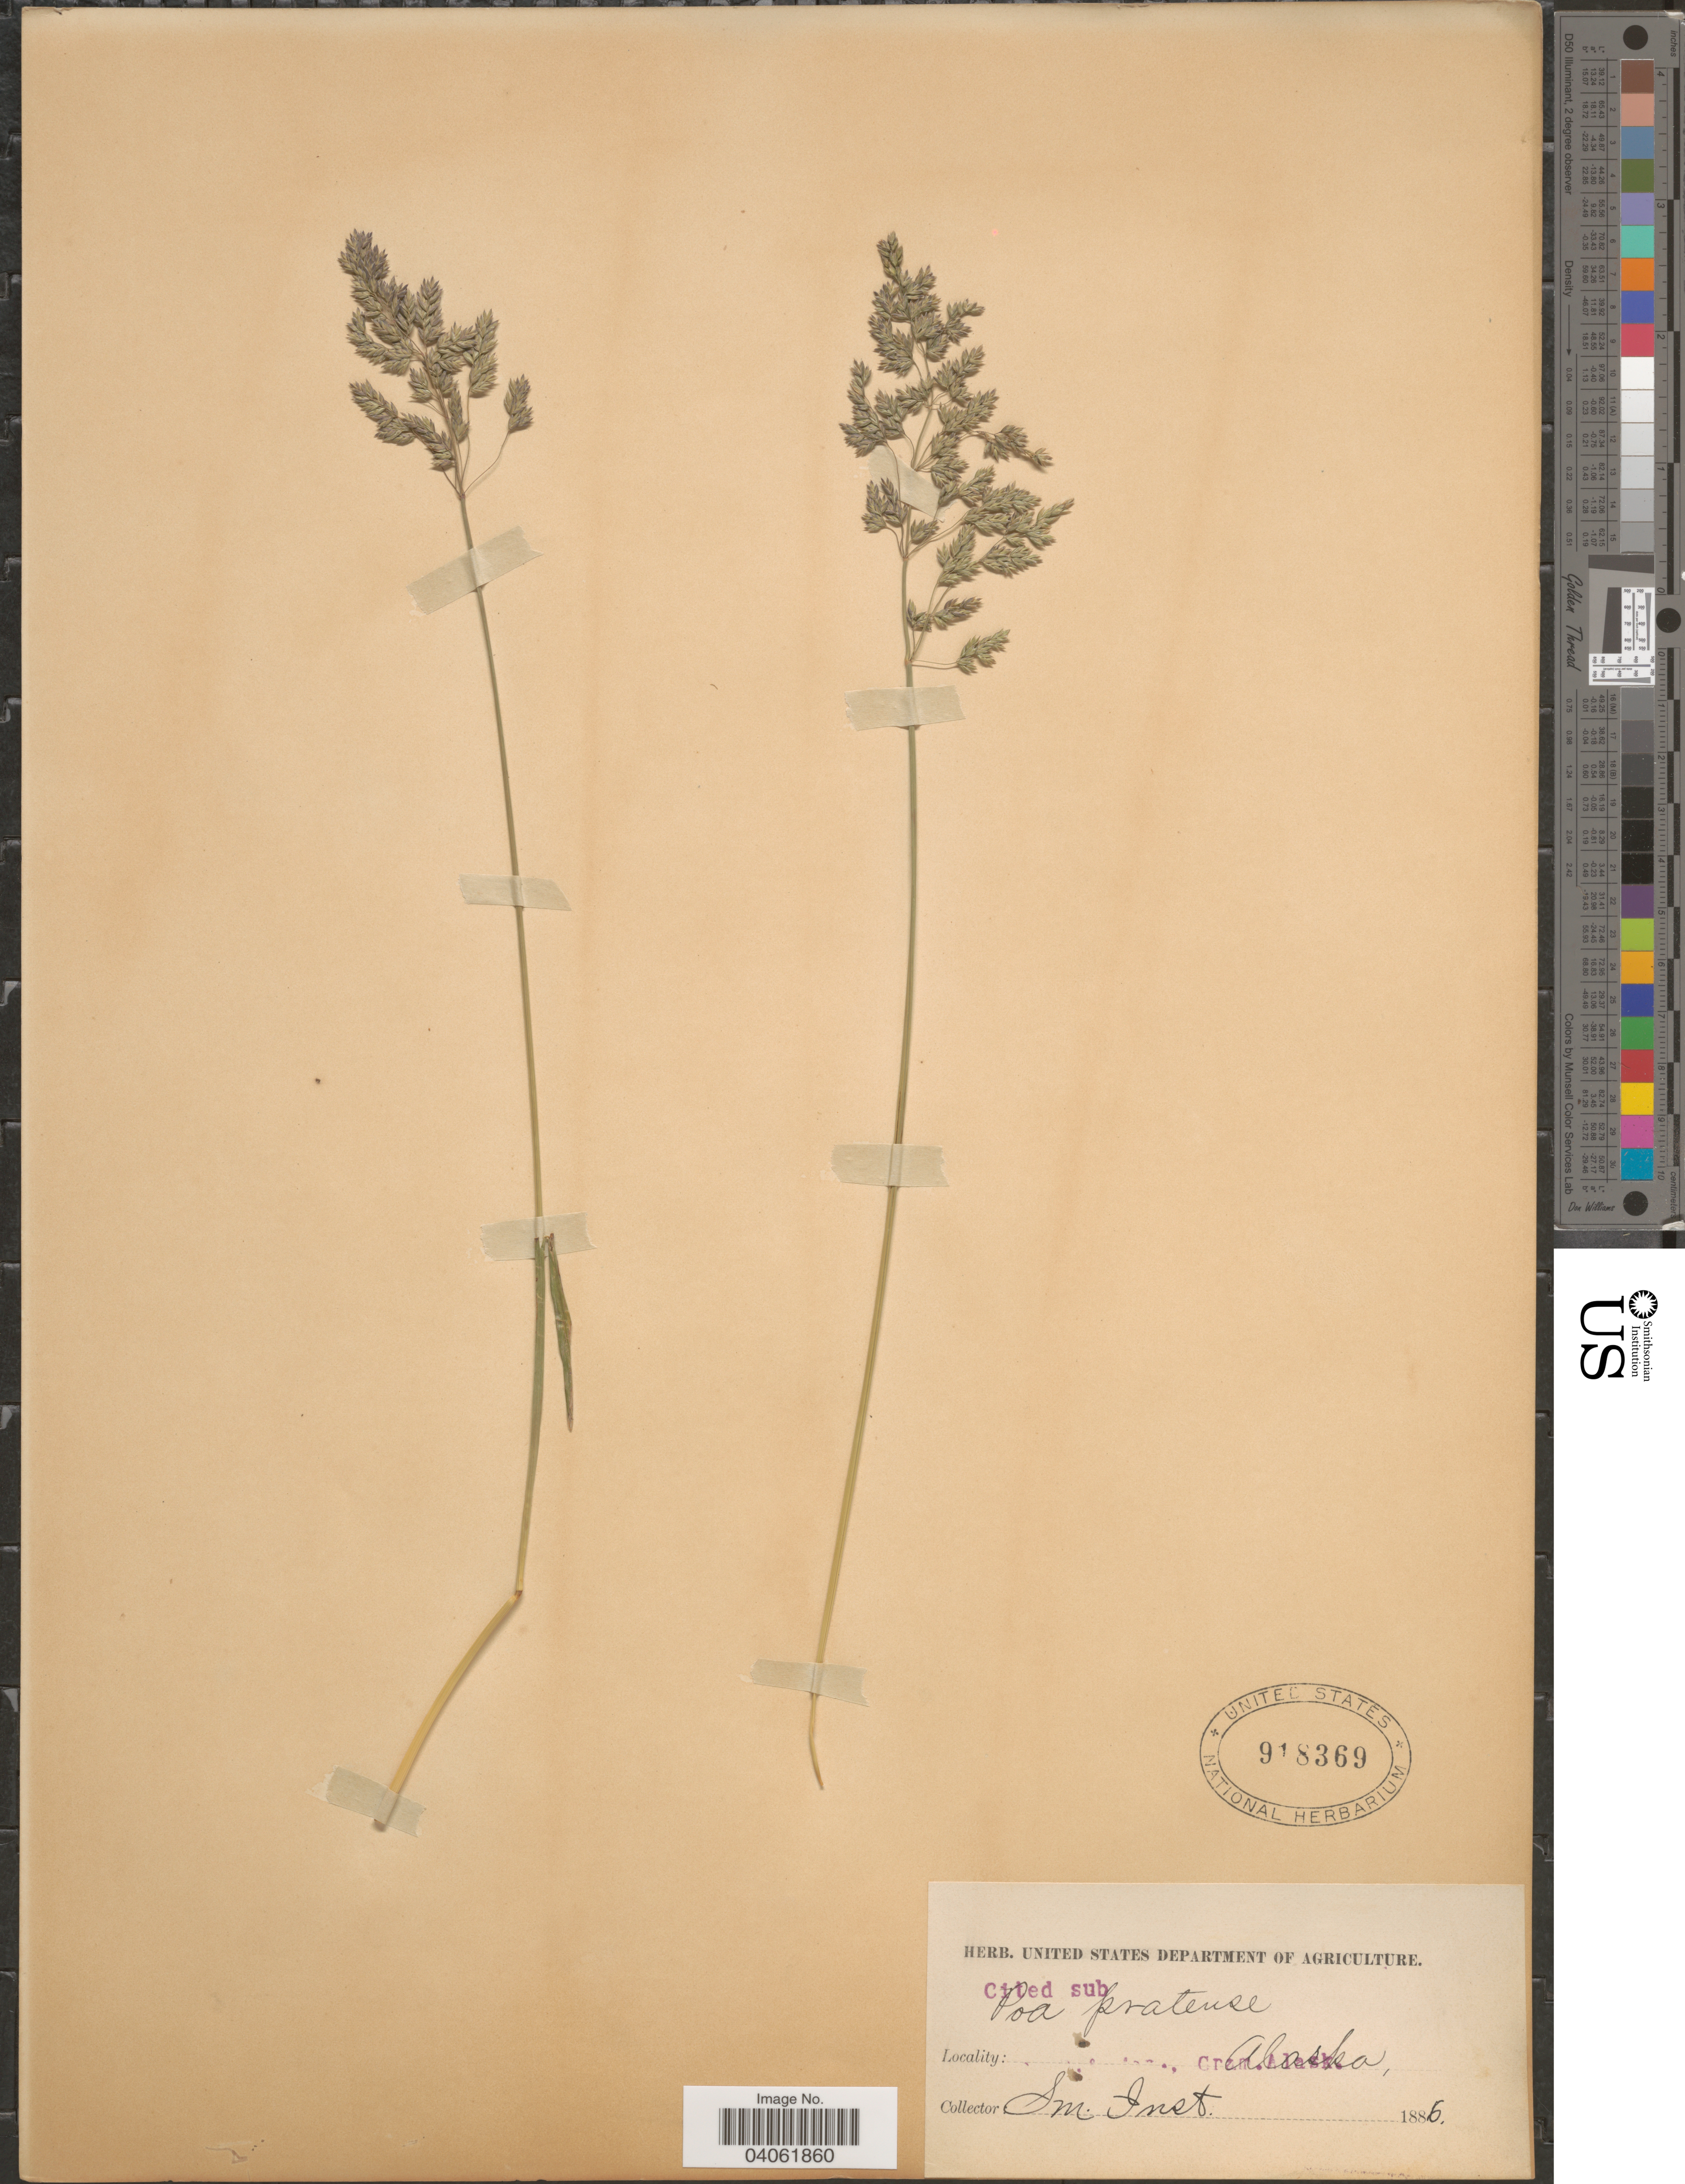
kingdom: Plantae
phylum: Tracheophyta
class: Liliopsida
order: Poales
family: Poaceae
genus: Poa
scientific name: Poa pratensis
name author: L.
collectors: Sm. Inst.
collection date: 1886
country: United States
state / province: Alaska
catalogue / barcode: US 918369